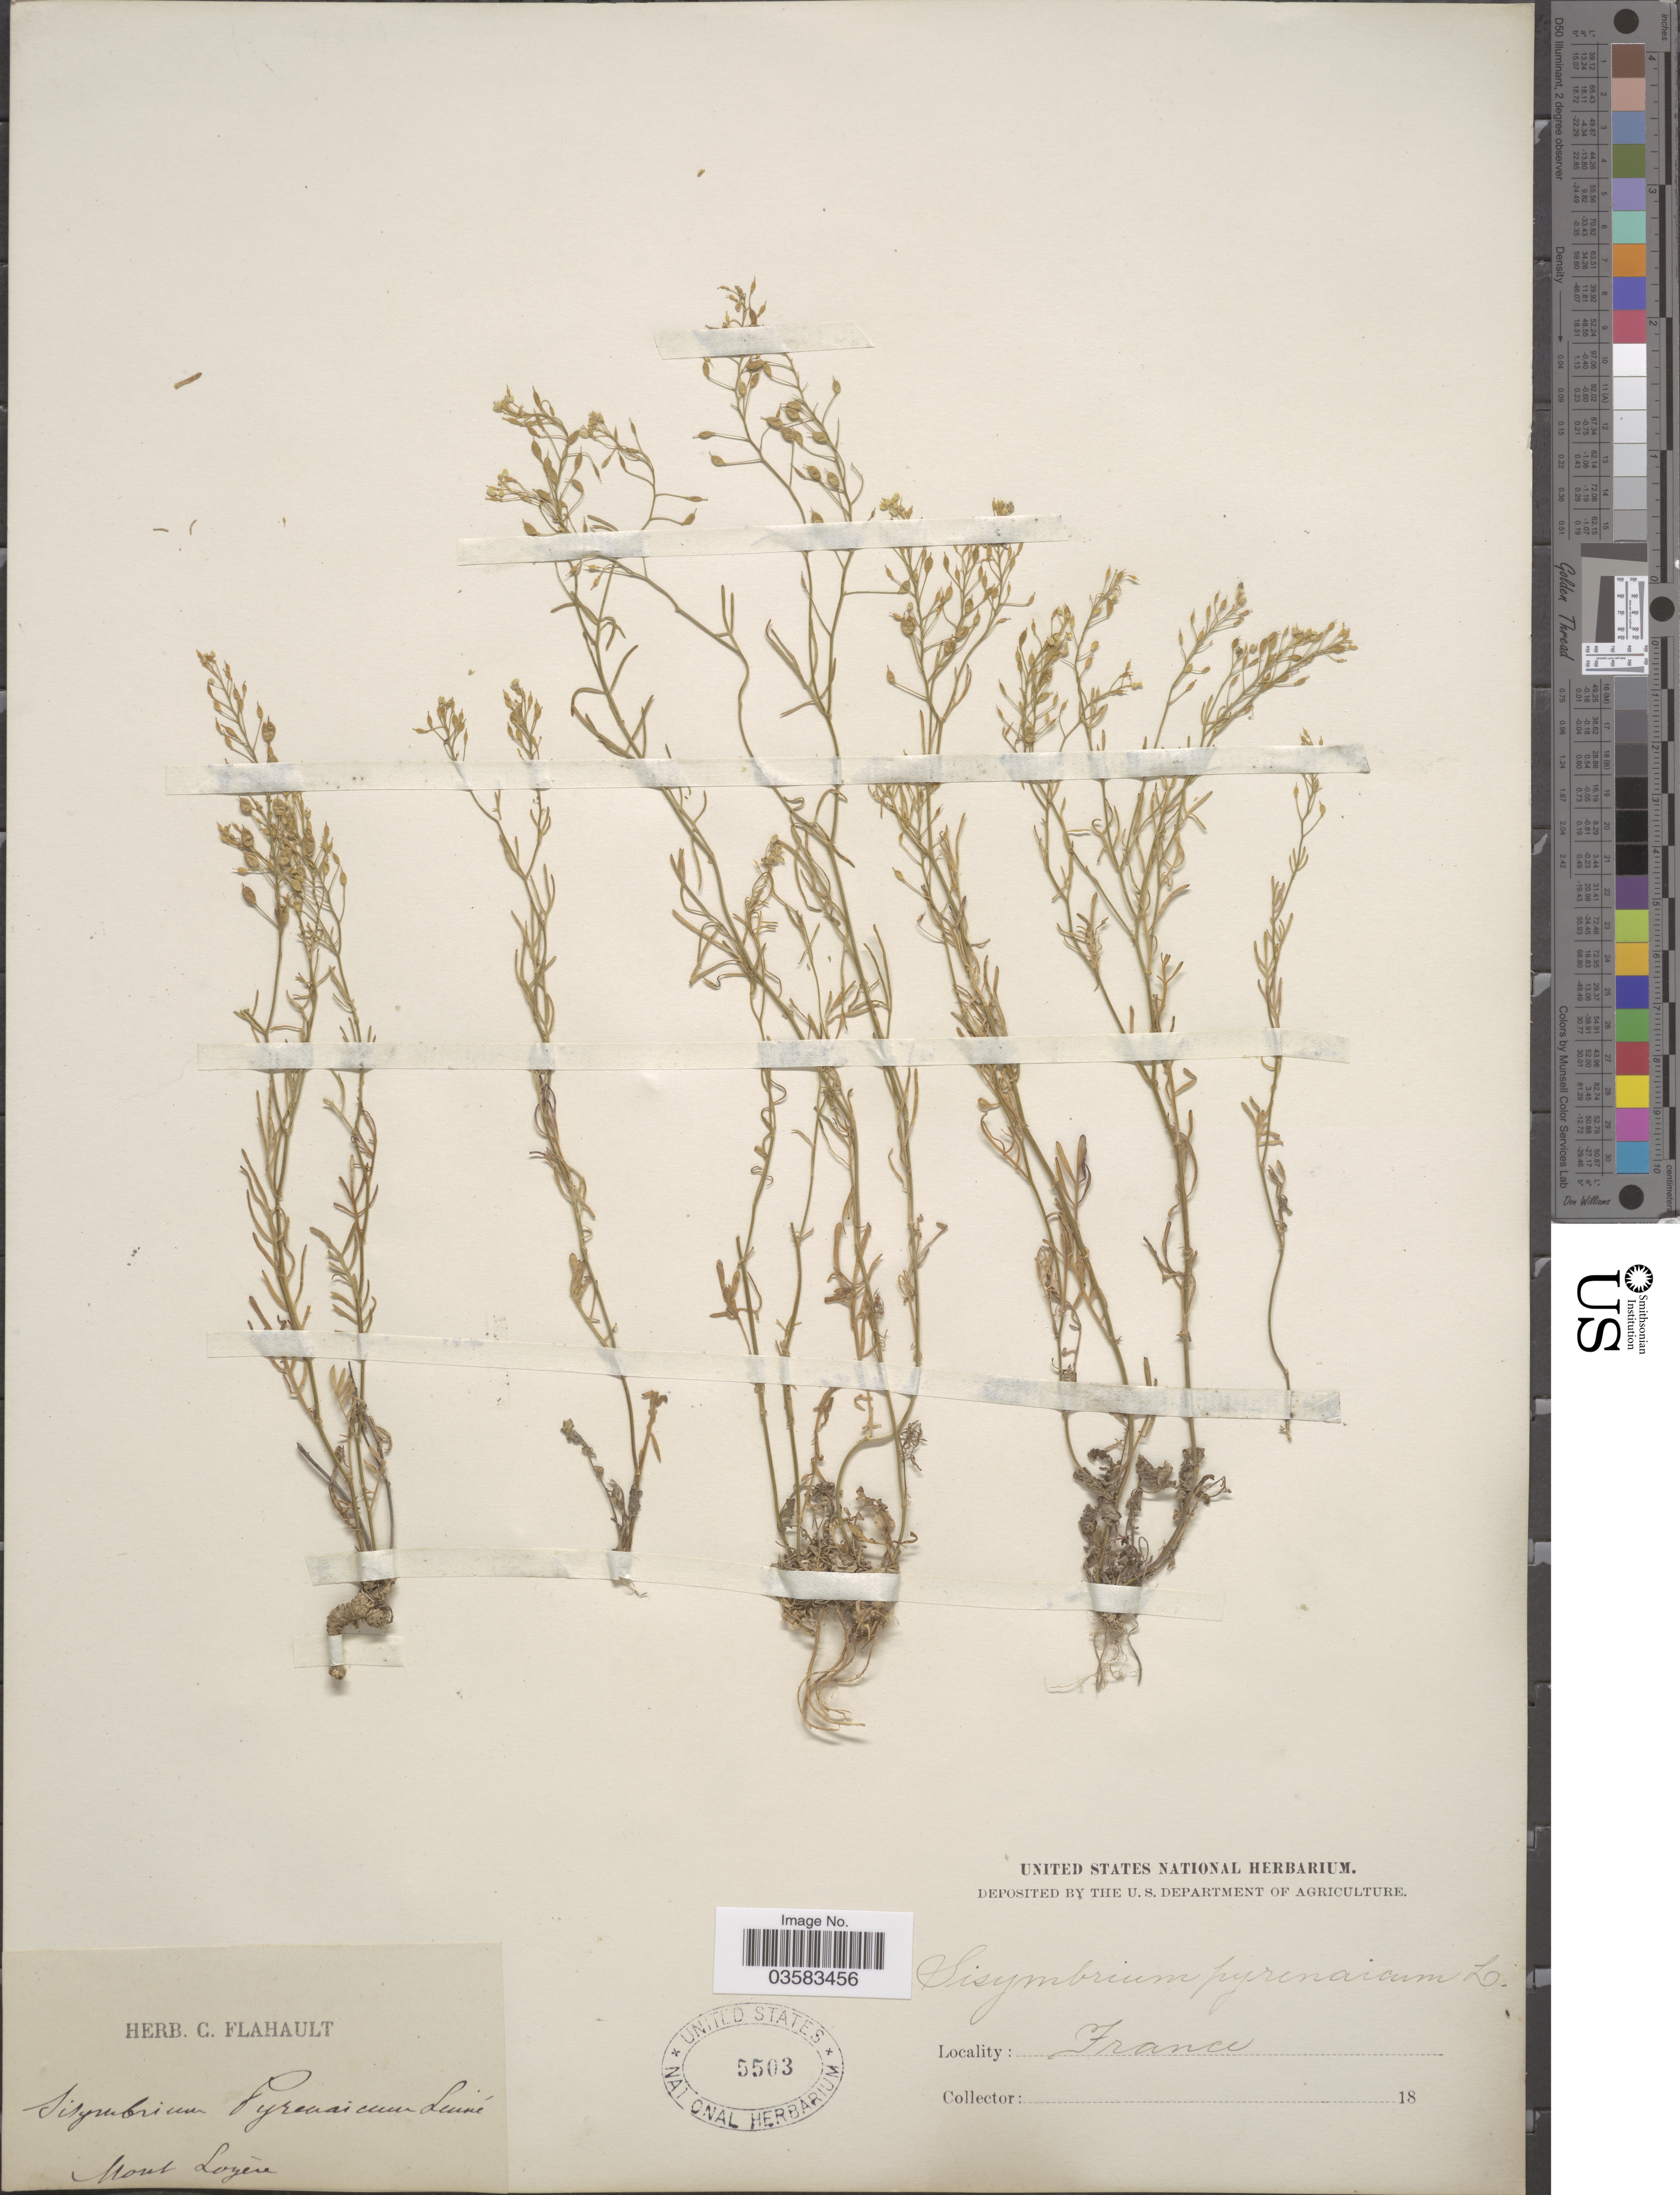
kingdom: Plantae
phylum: Tracheophyta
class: Magnoliopsida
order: Brassicales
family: Brassicaceae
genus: Sisymbrium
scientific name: Sisymbrium pyrenaicum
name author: L.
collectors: ex herb. C. Flahault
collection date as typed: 18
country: France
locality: Mont Loyére.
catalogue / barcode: US 5503